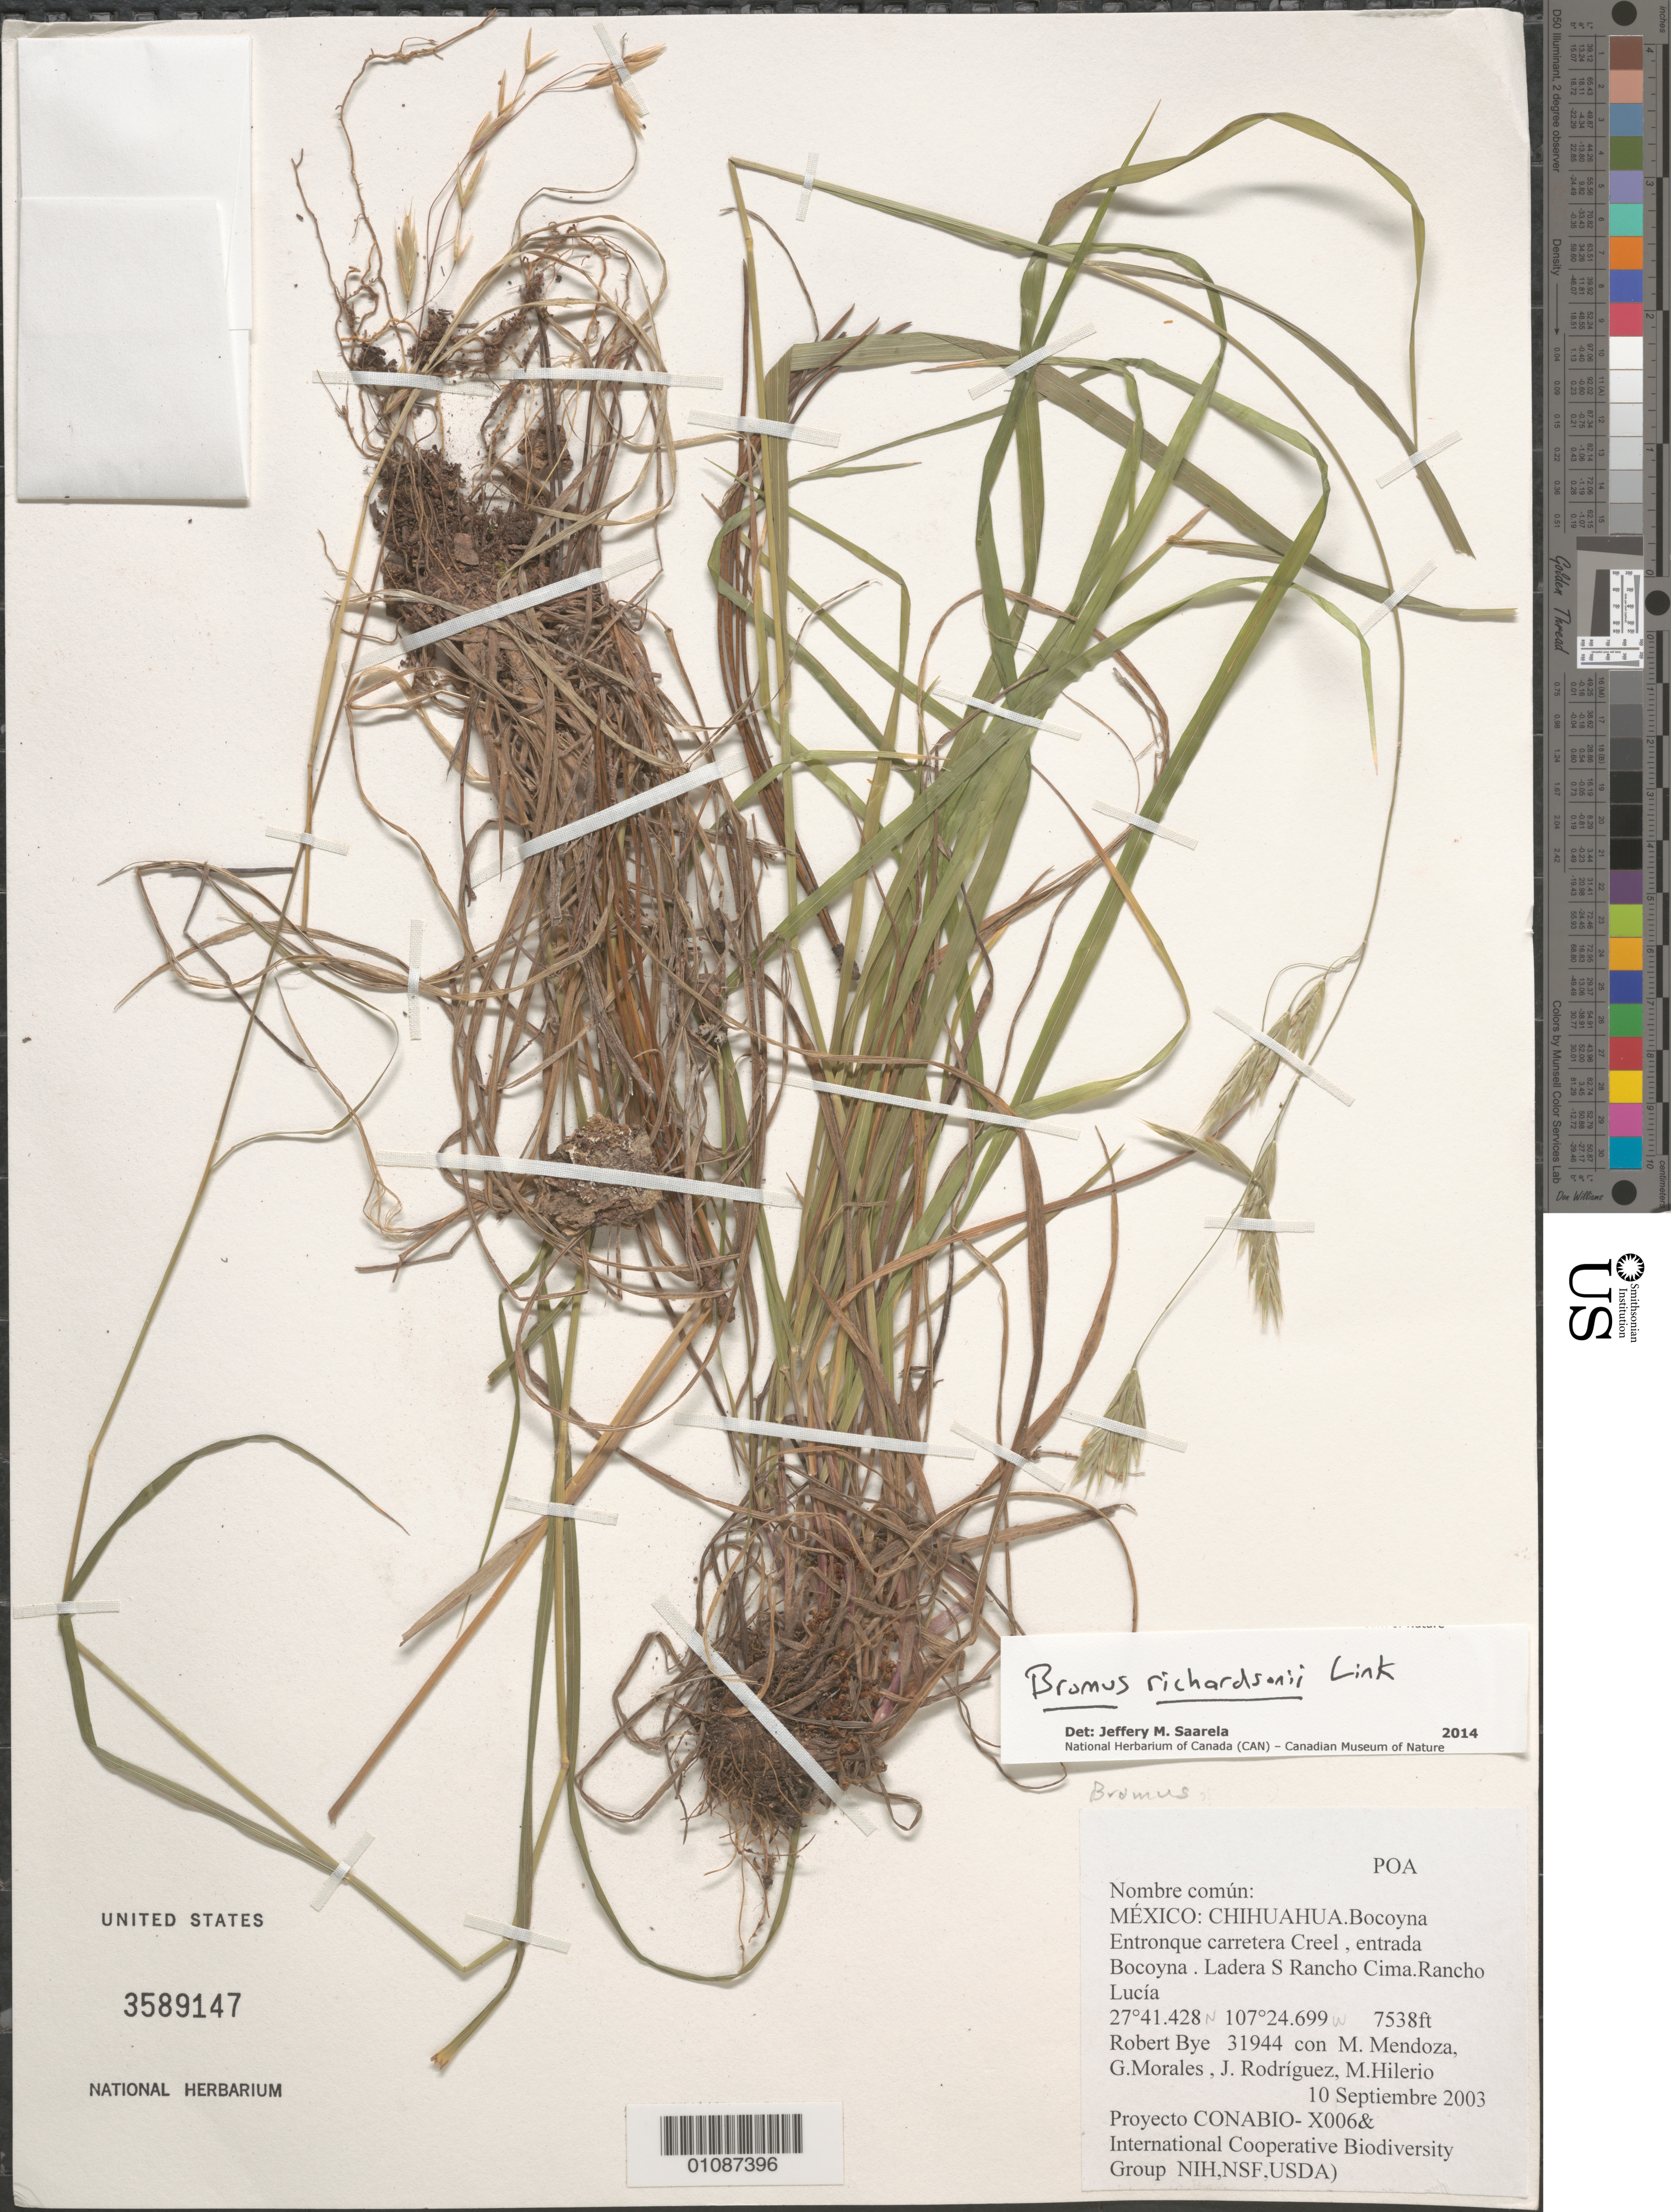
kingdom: Plantae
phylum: Tracheophyta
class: Liliopsida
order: Poales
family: Poaceae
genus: Bromus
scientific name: Bromus richardsonii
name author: Link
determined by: Saarela, J. M., (CAN), Canadian Museum of Nature (CANADA)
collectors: R. A. Bye, M. Mendoza Garcia, G. Morales, J. Rodríguez & M. Hilerio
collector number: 31944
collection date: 2003-09-10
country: Mexico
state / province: Chihuahua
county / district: Bocoyna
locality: Entronque carretera Creel, entrada Bocoyna, ladera S Rancho Cima. Rnacho Lucia.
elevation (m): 2298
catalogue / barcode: US 3589147